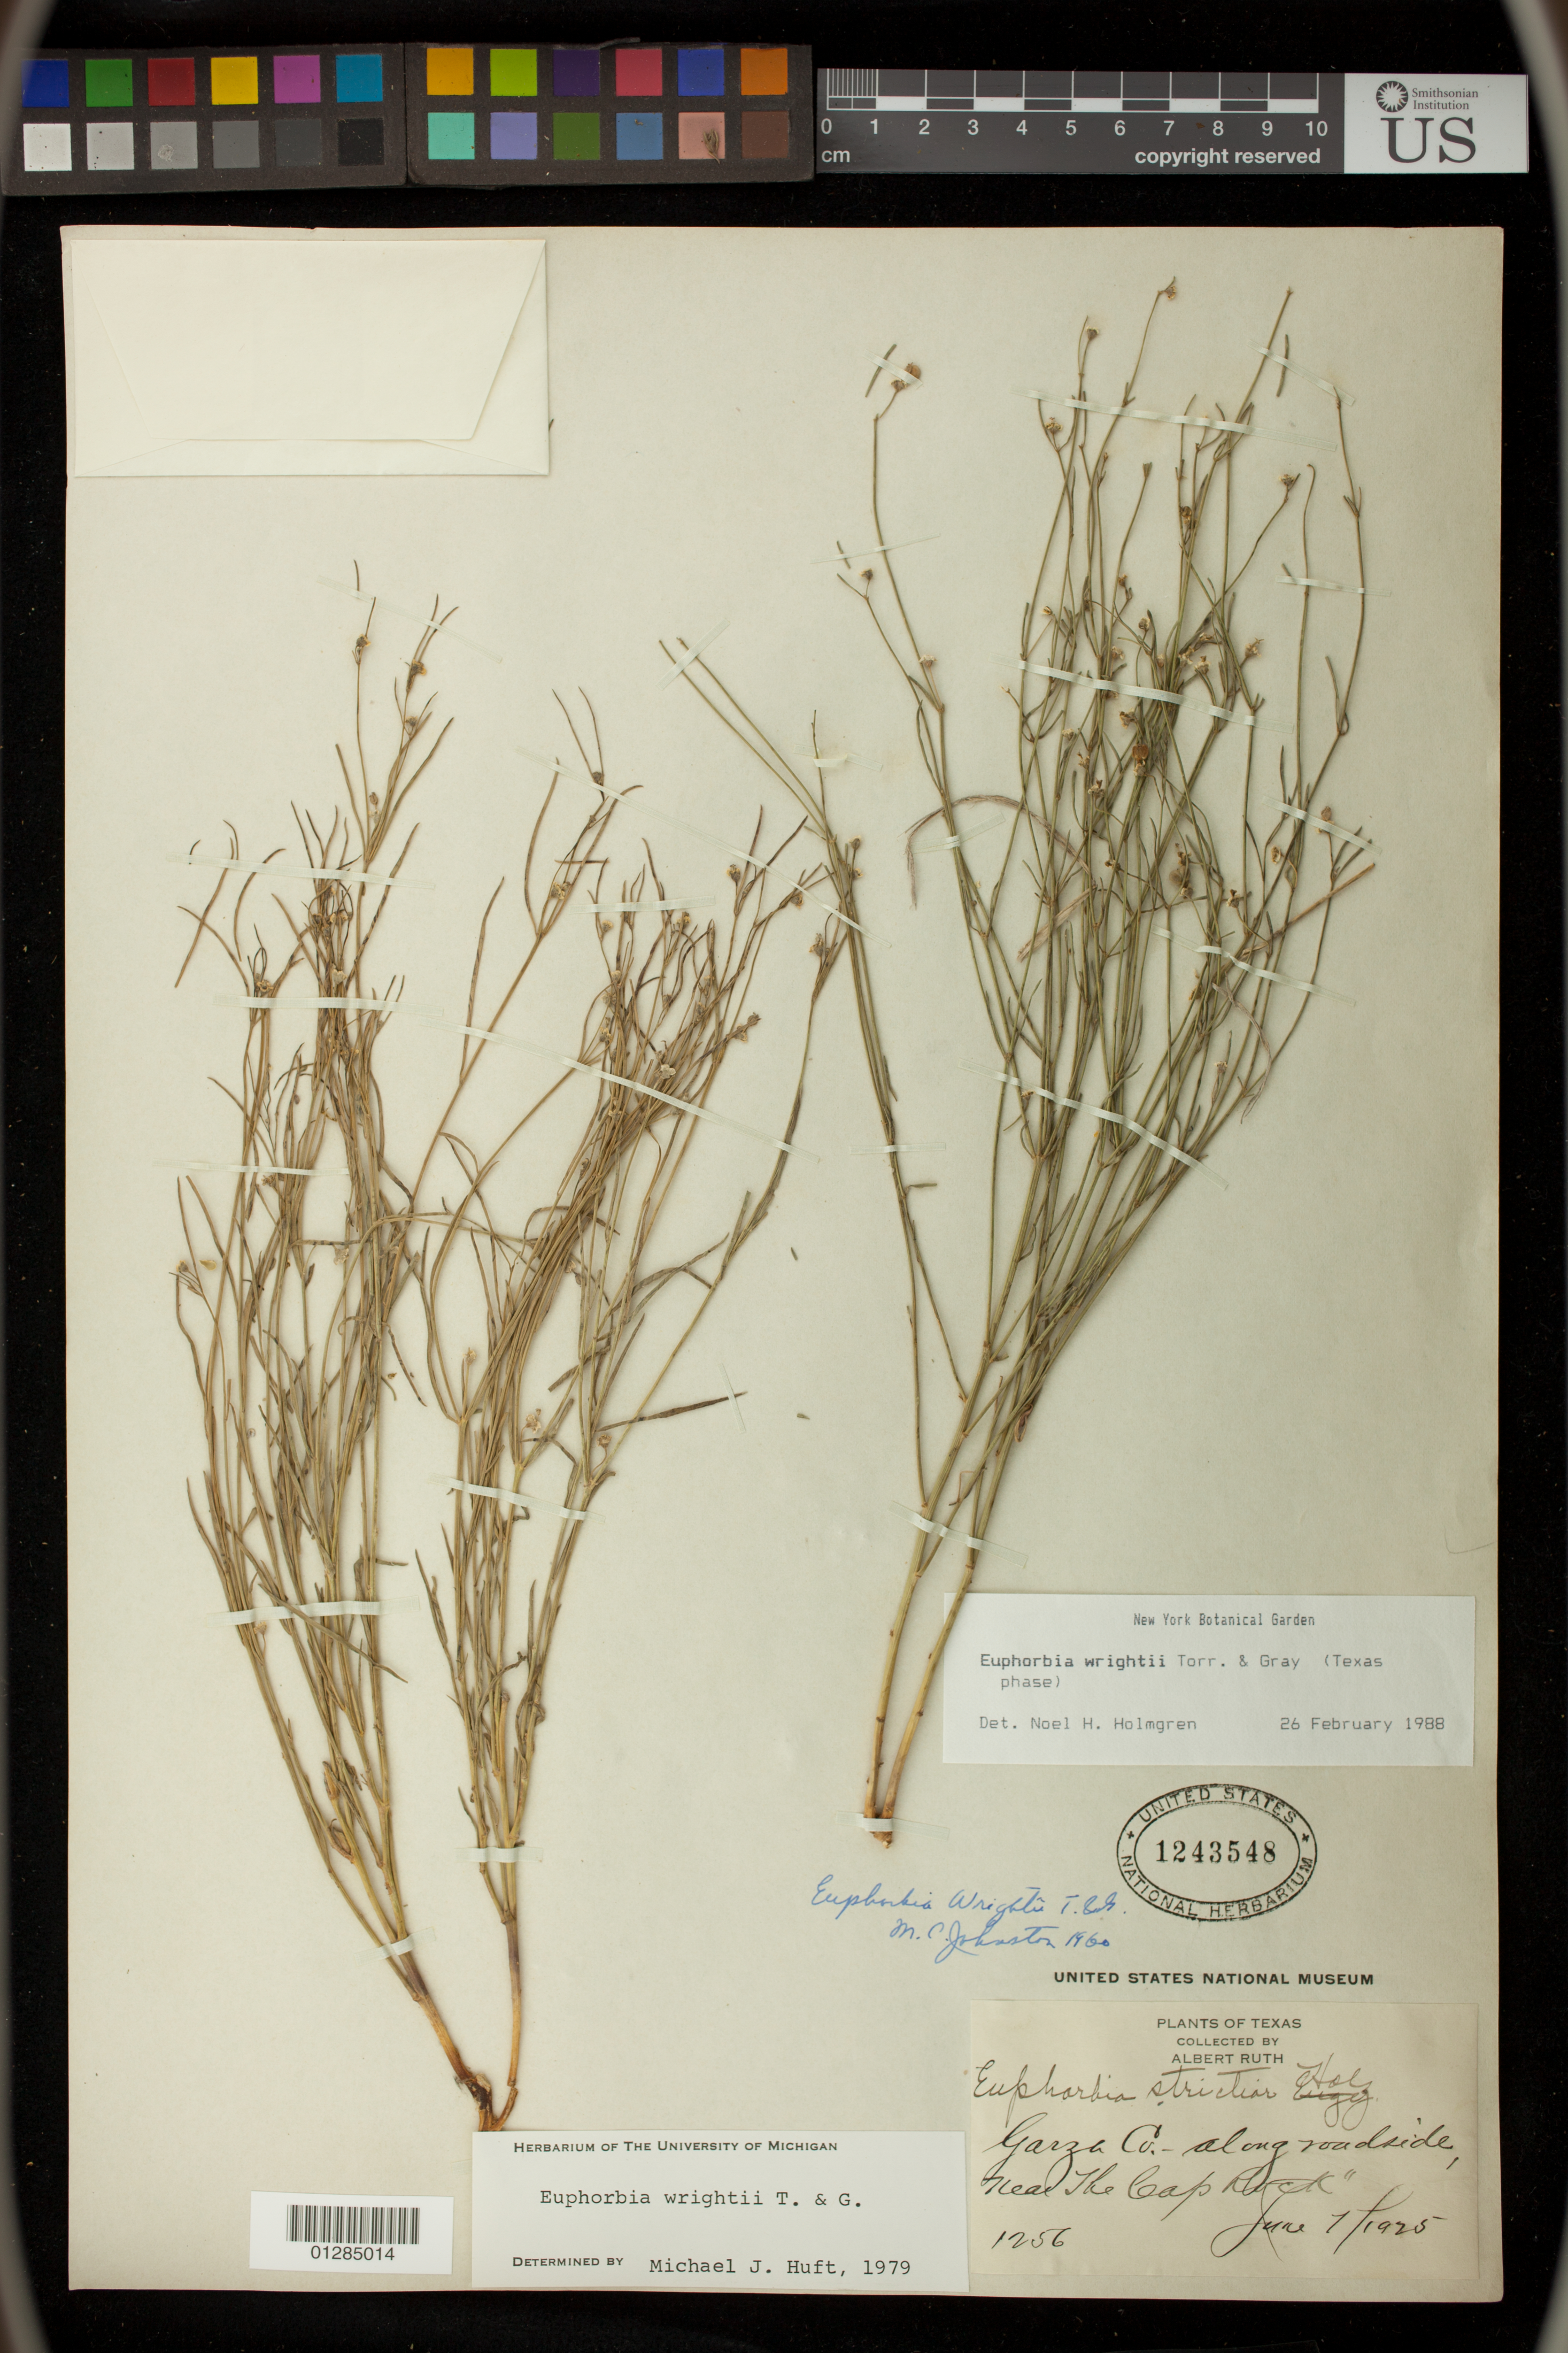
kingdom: Plantae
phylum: Tracheophyta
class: Magnoliopsida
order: Malpighiales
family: Euphorbiaceae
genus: Euphorbia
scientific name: Euphorbia wrightii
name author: Torr. & A. Gray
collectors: A. Ruth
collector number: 1256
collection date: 1925-07-07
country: United States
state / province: Texas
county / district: Garza County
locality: along roadside, near The Gap Rock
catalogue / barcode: US 1243548